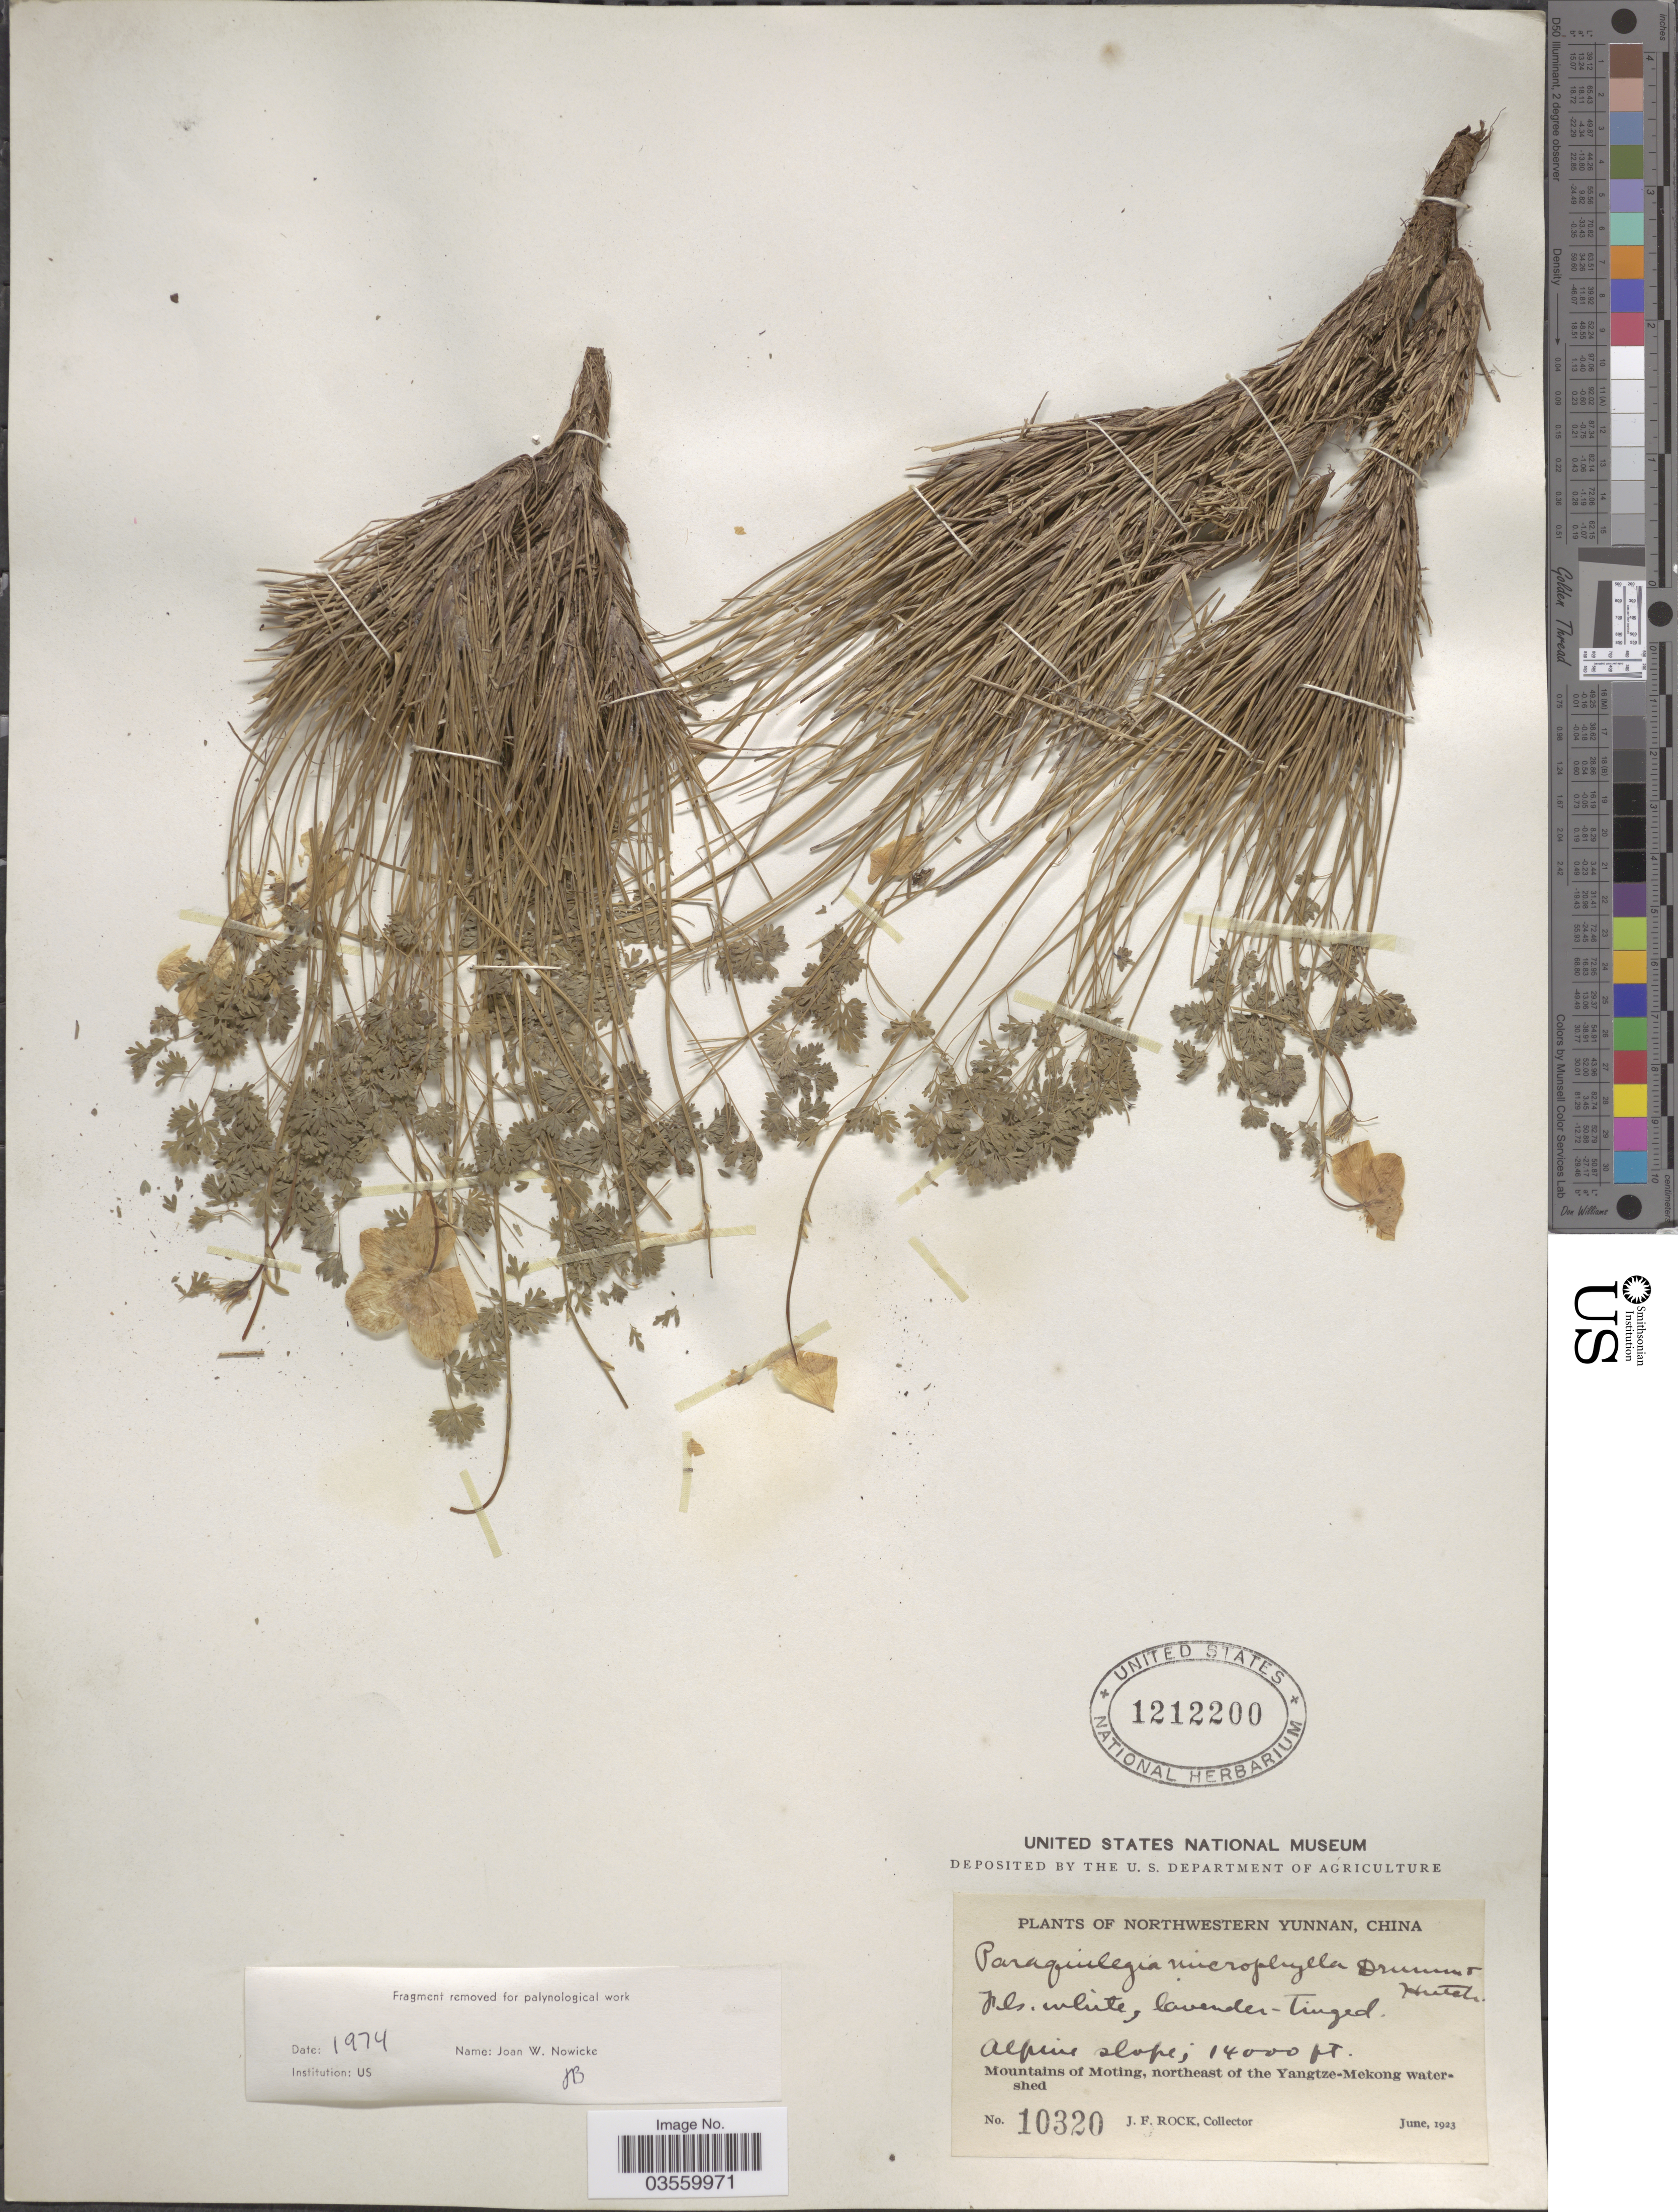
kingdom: Plantae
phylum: Tracheophyta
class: Magnoliopsida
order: Ranunculales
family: Ranunculaceae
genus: Paraquilegia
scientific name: Paraquilegia microphylla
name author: (Royle) J.R. Drumm. & Hutch.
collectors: J. Rock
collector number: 10320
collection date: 1923-06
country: China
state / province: Yunnan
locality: Northwestern Yunnan. Mountains of Moting, northeast of the Yangtze-Mekong watershed.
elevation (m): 4267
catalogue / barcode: US 1212200